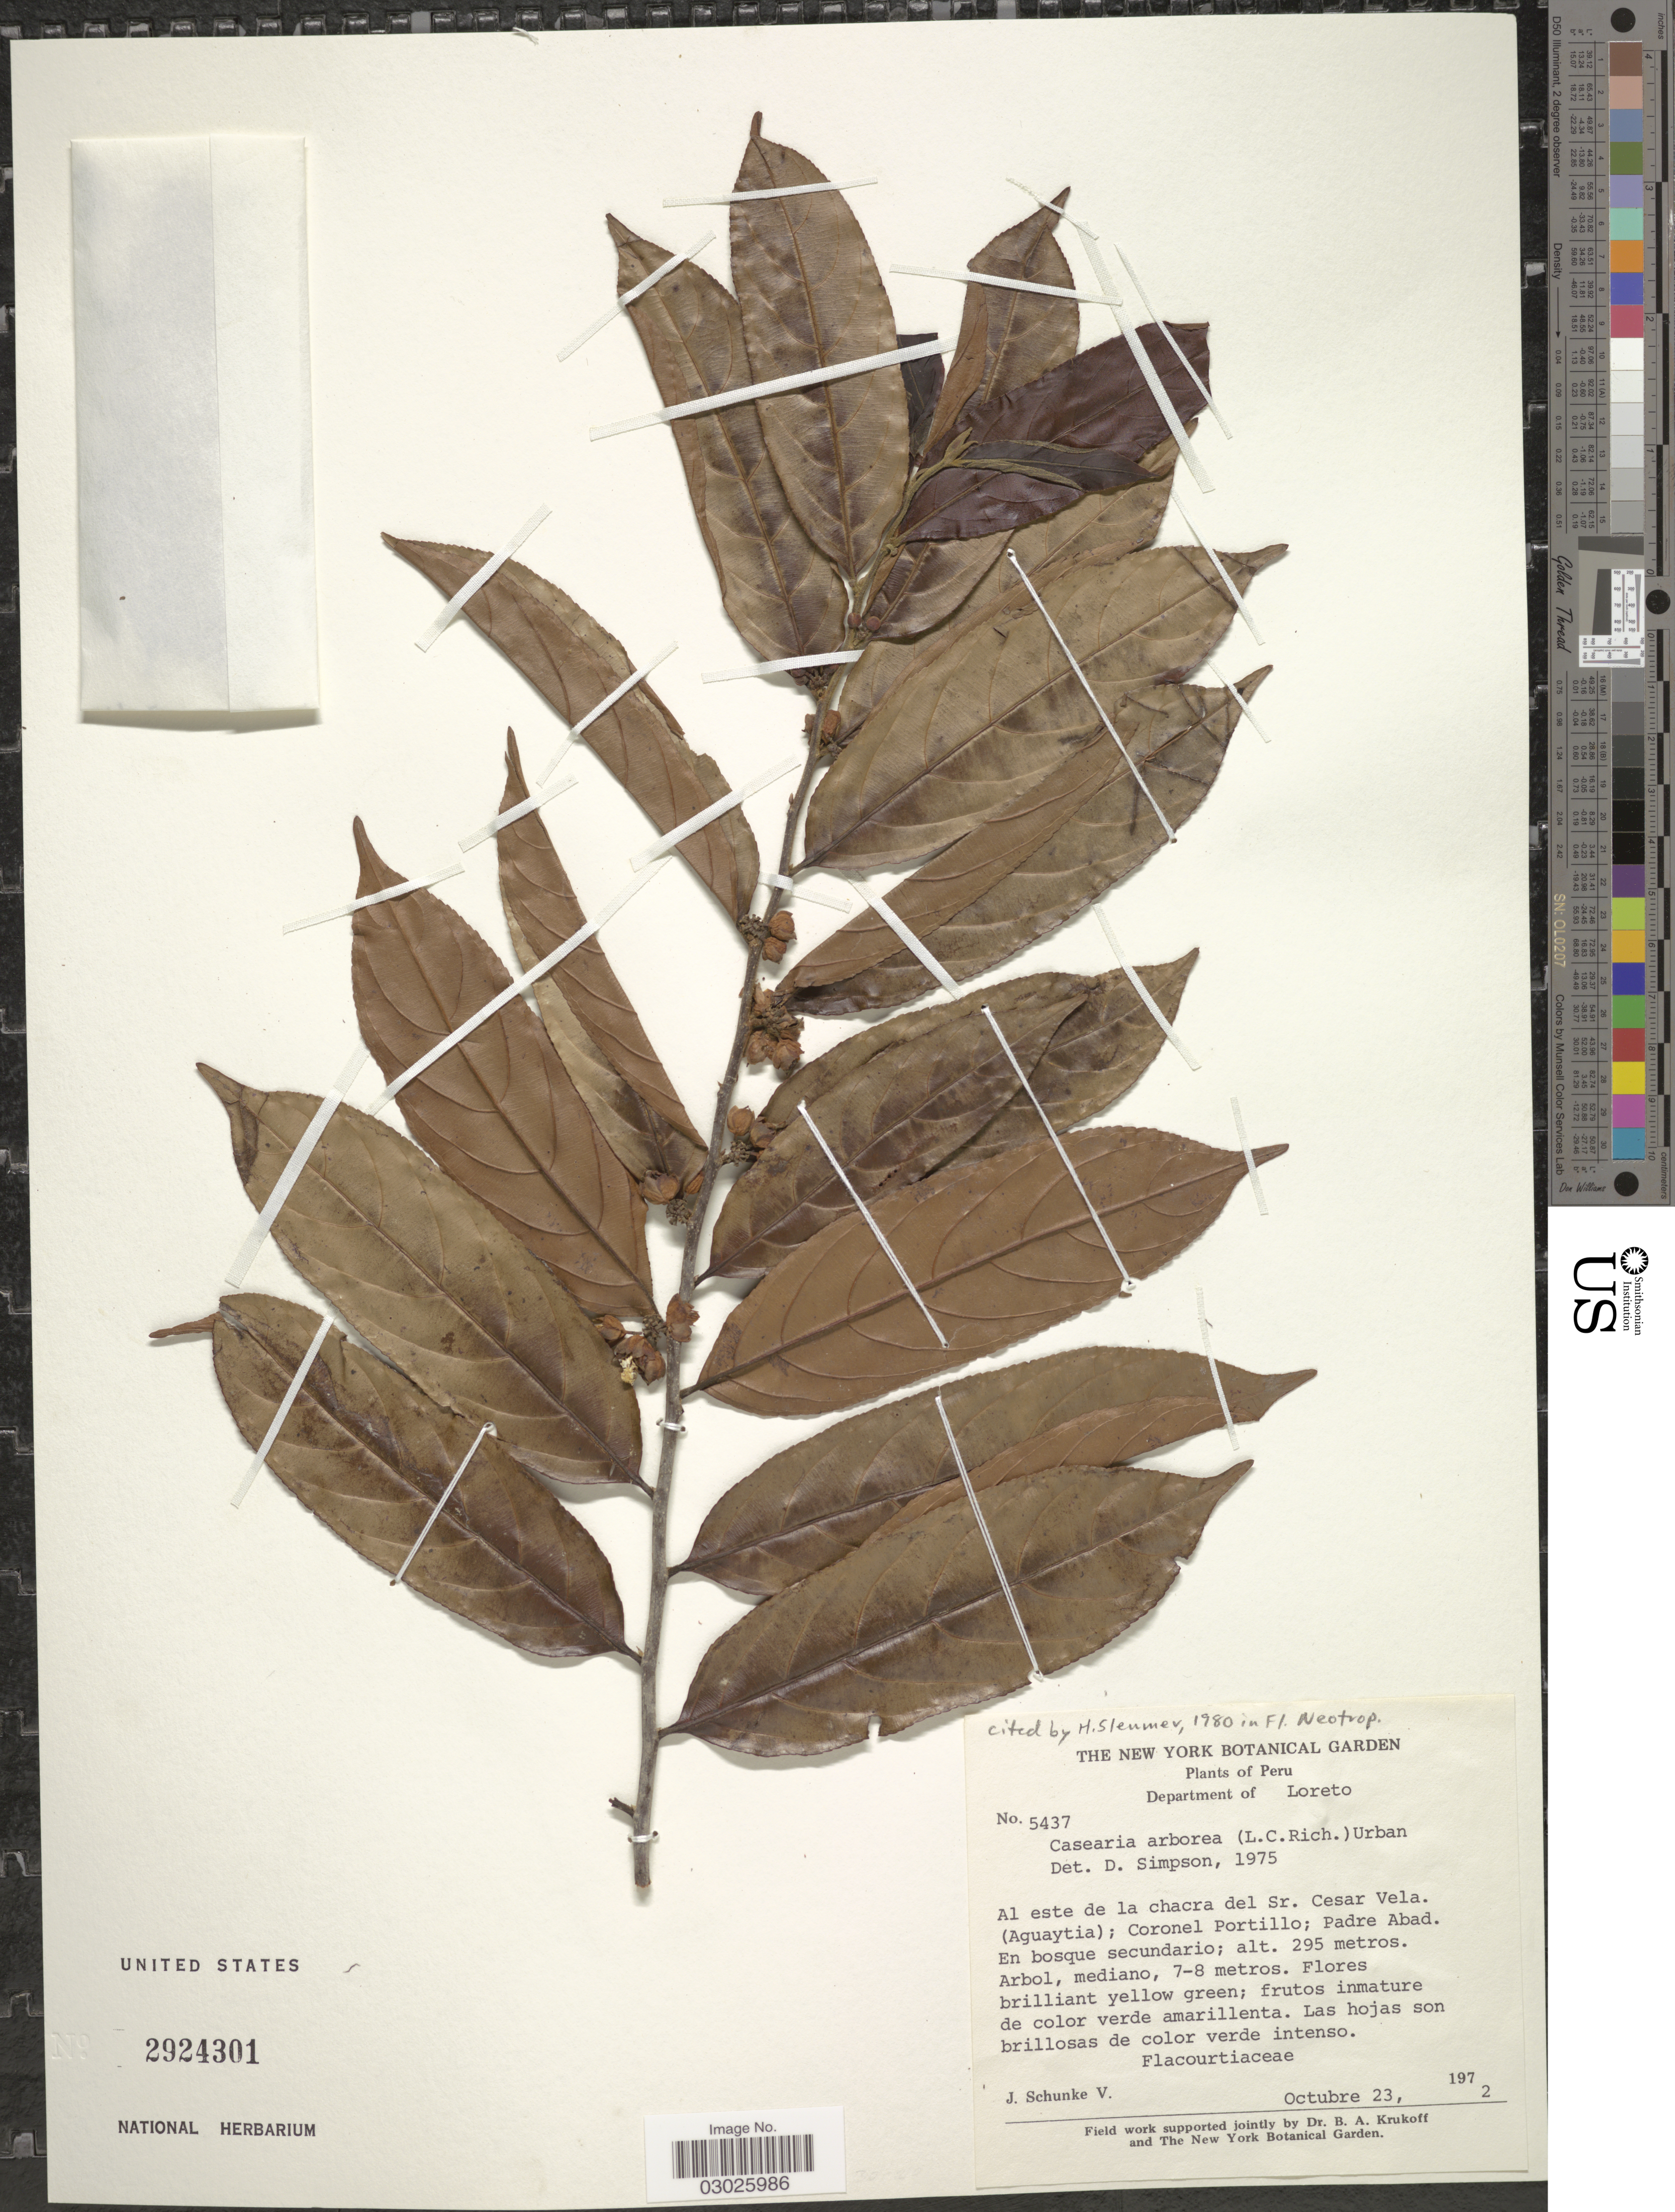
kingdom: Plantae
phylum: Tracheophyta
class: Magnoliopsida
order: Malpighiales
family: Salicaceae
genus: Casearia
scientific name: Casearia arborea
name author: (Rich.) Urb.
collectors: J. Schunke Vigo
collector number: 5437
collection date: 1972-10-23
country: Peru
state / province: Loreto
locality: Department of Loreto. Al este de la chacra del Sr. Cesar Vela (Aguaytia); Coronel Portillo; Padre Abad.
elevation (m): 295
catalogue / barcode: US 2924301